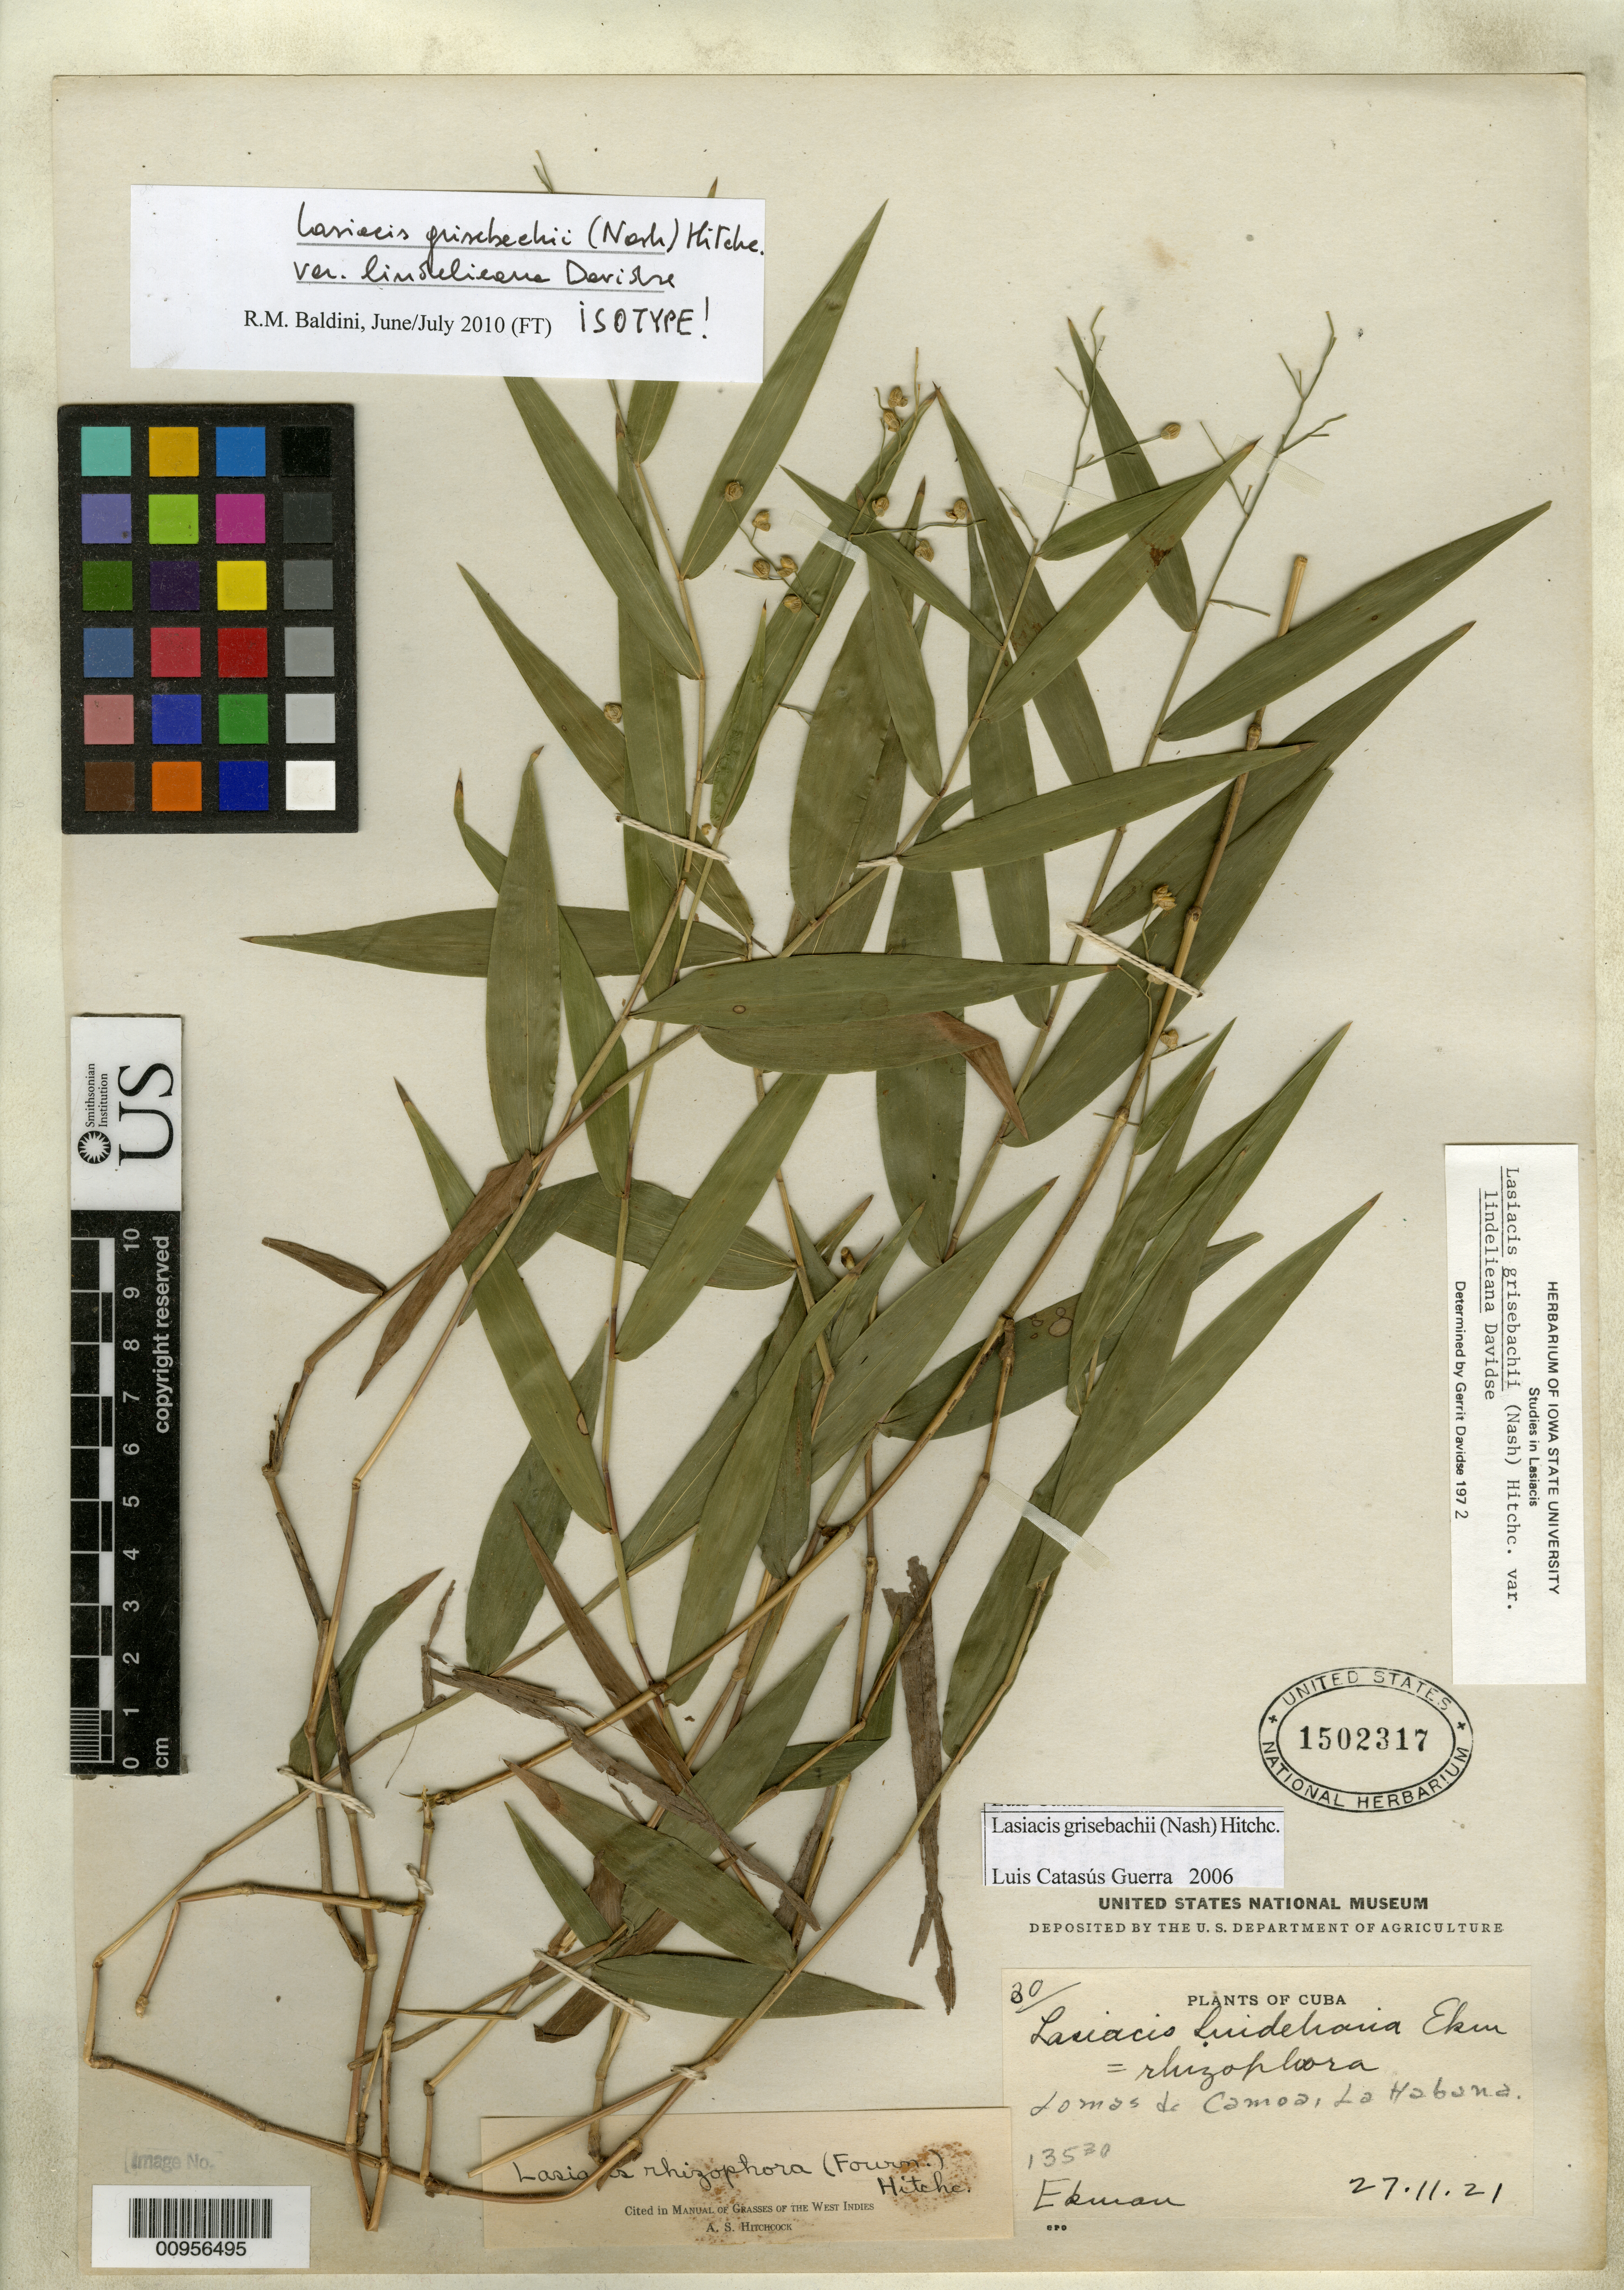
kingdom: Plantae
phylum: Tracheophyta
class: Liliopsida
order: Poales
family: Poaceae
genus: Lasiacis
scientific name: Lasiacis grisebachii var. lindelieana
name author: Davidse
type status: Isotype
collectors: E. L. Ekman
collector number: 13530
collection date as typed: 27 Nov 1921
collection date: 1921-11-27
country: Cuba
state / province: La Habana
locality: Lomas de Camoa, La Habana.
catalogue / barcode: US 1502317